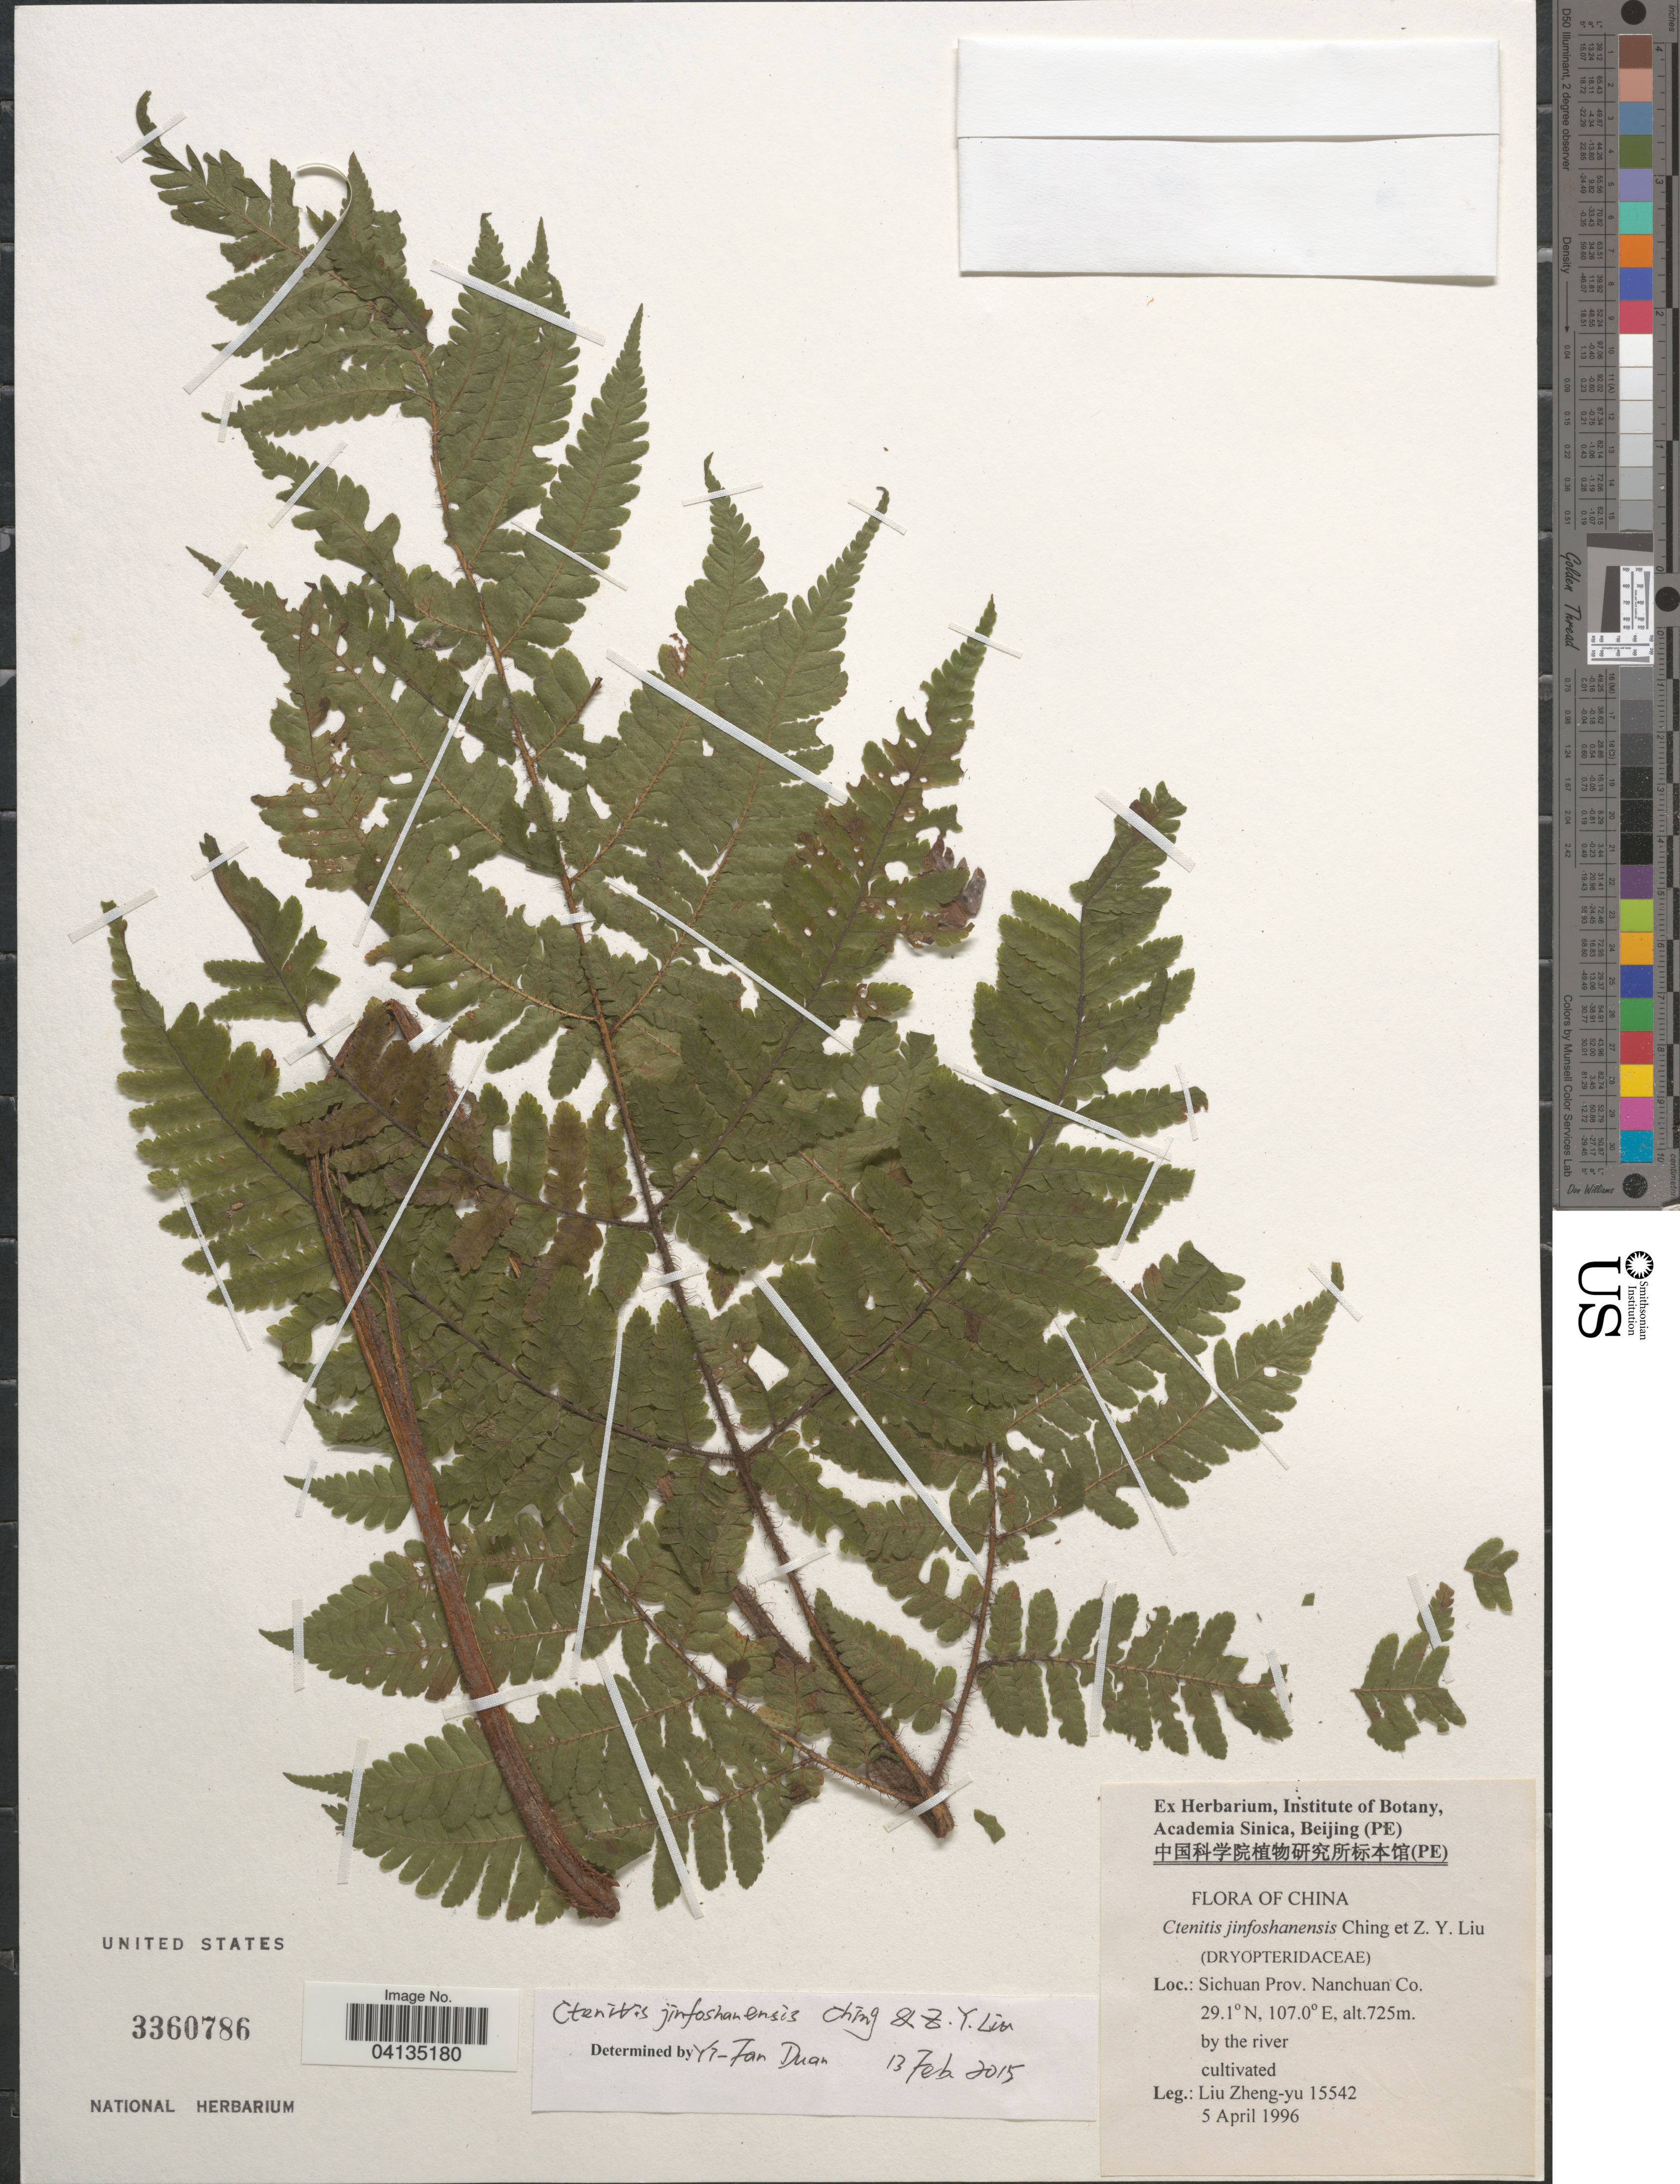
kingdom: Plantae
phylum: Tracheophyta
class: Polypodiopsida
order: Polypodiales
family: Dryopteridaceae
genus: Ctenitis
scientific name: Ctenitis jinfoshanensis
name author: Ching & Z.Y. Liu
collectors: L. Zheng-yu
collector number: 15542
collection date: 1996-04-05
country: China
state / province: Sichuan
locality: Nanchuan Co.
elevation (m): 725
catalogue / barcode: US 3360786